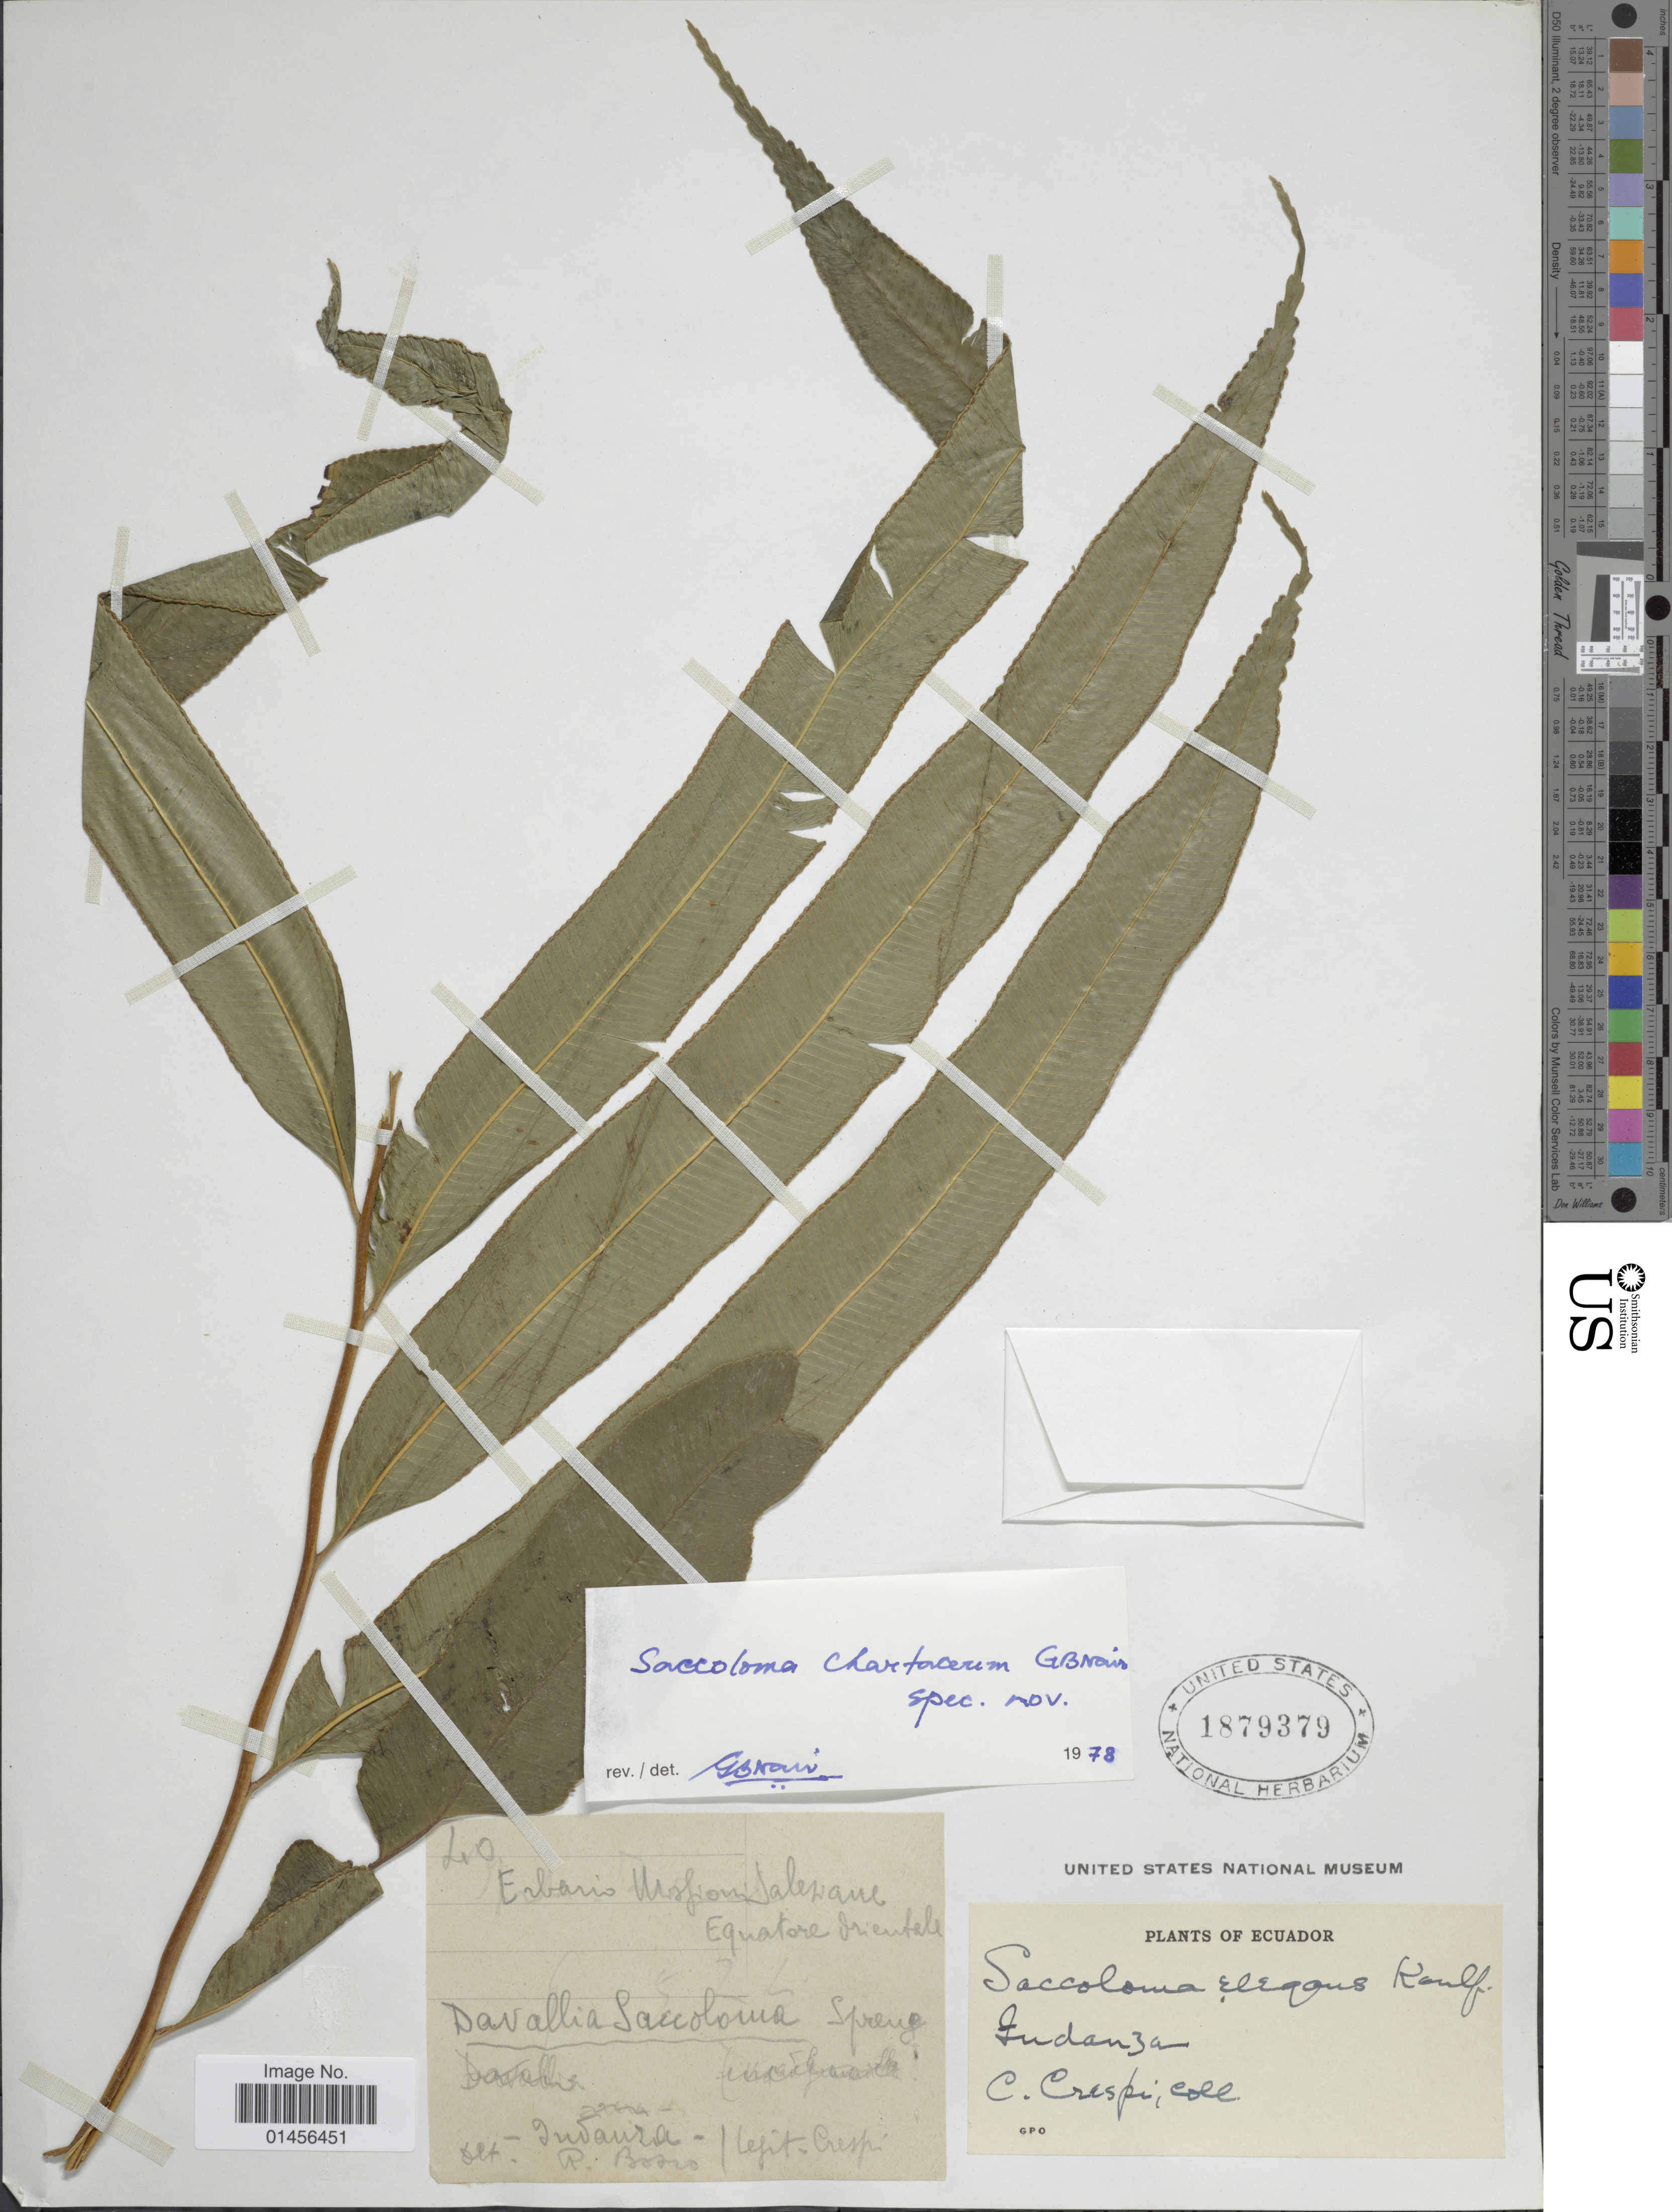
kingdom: Plantae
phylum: Tracheophyta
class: Polypodiopsida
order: Polypodiales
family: Saccolomataceae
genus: Saccoloma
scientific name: Saccoloma elegans subsp. chartaceum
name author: Cremers & K.U. Kramer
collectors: C. Crespi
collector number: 40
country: Ecuador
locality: Indanza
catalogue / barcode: US 1879379